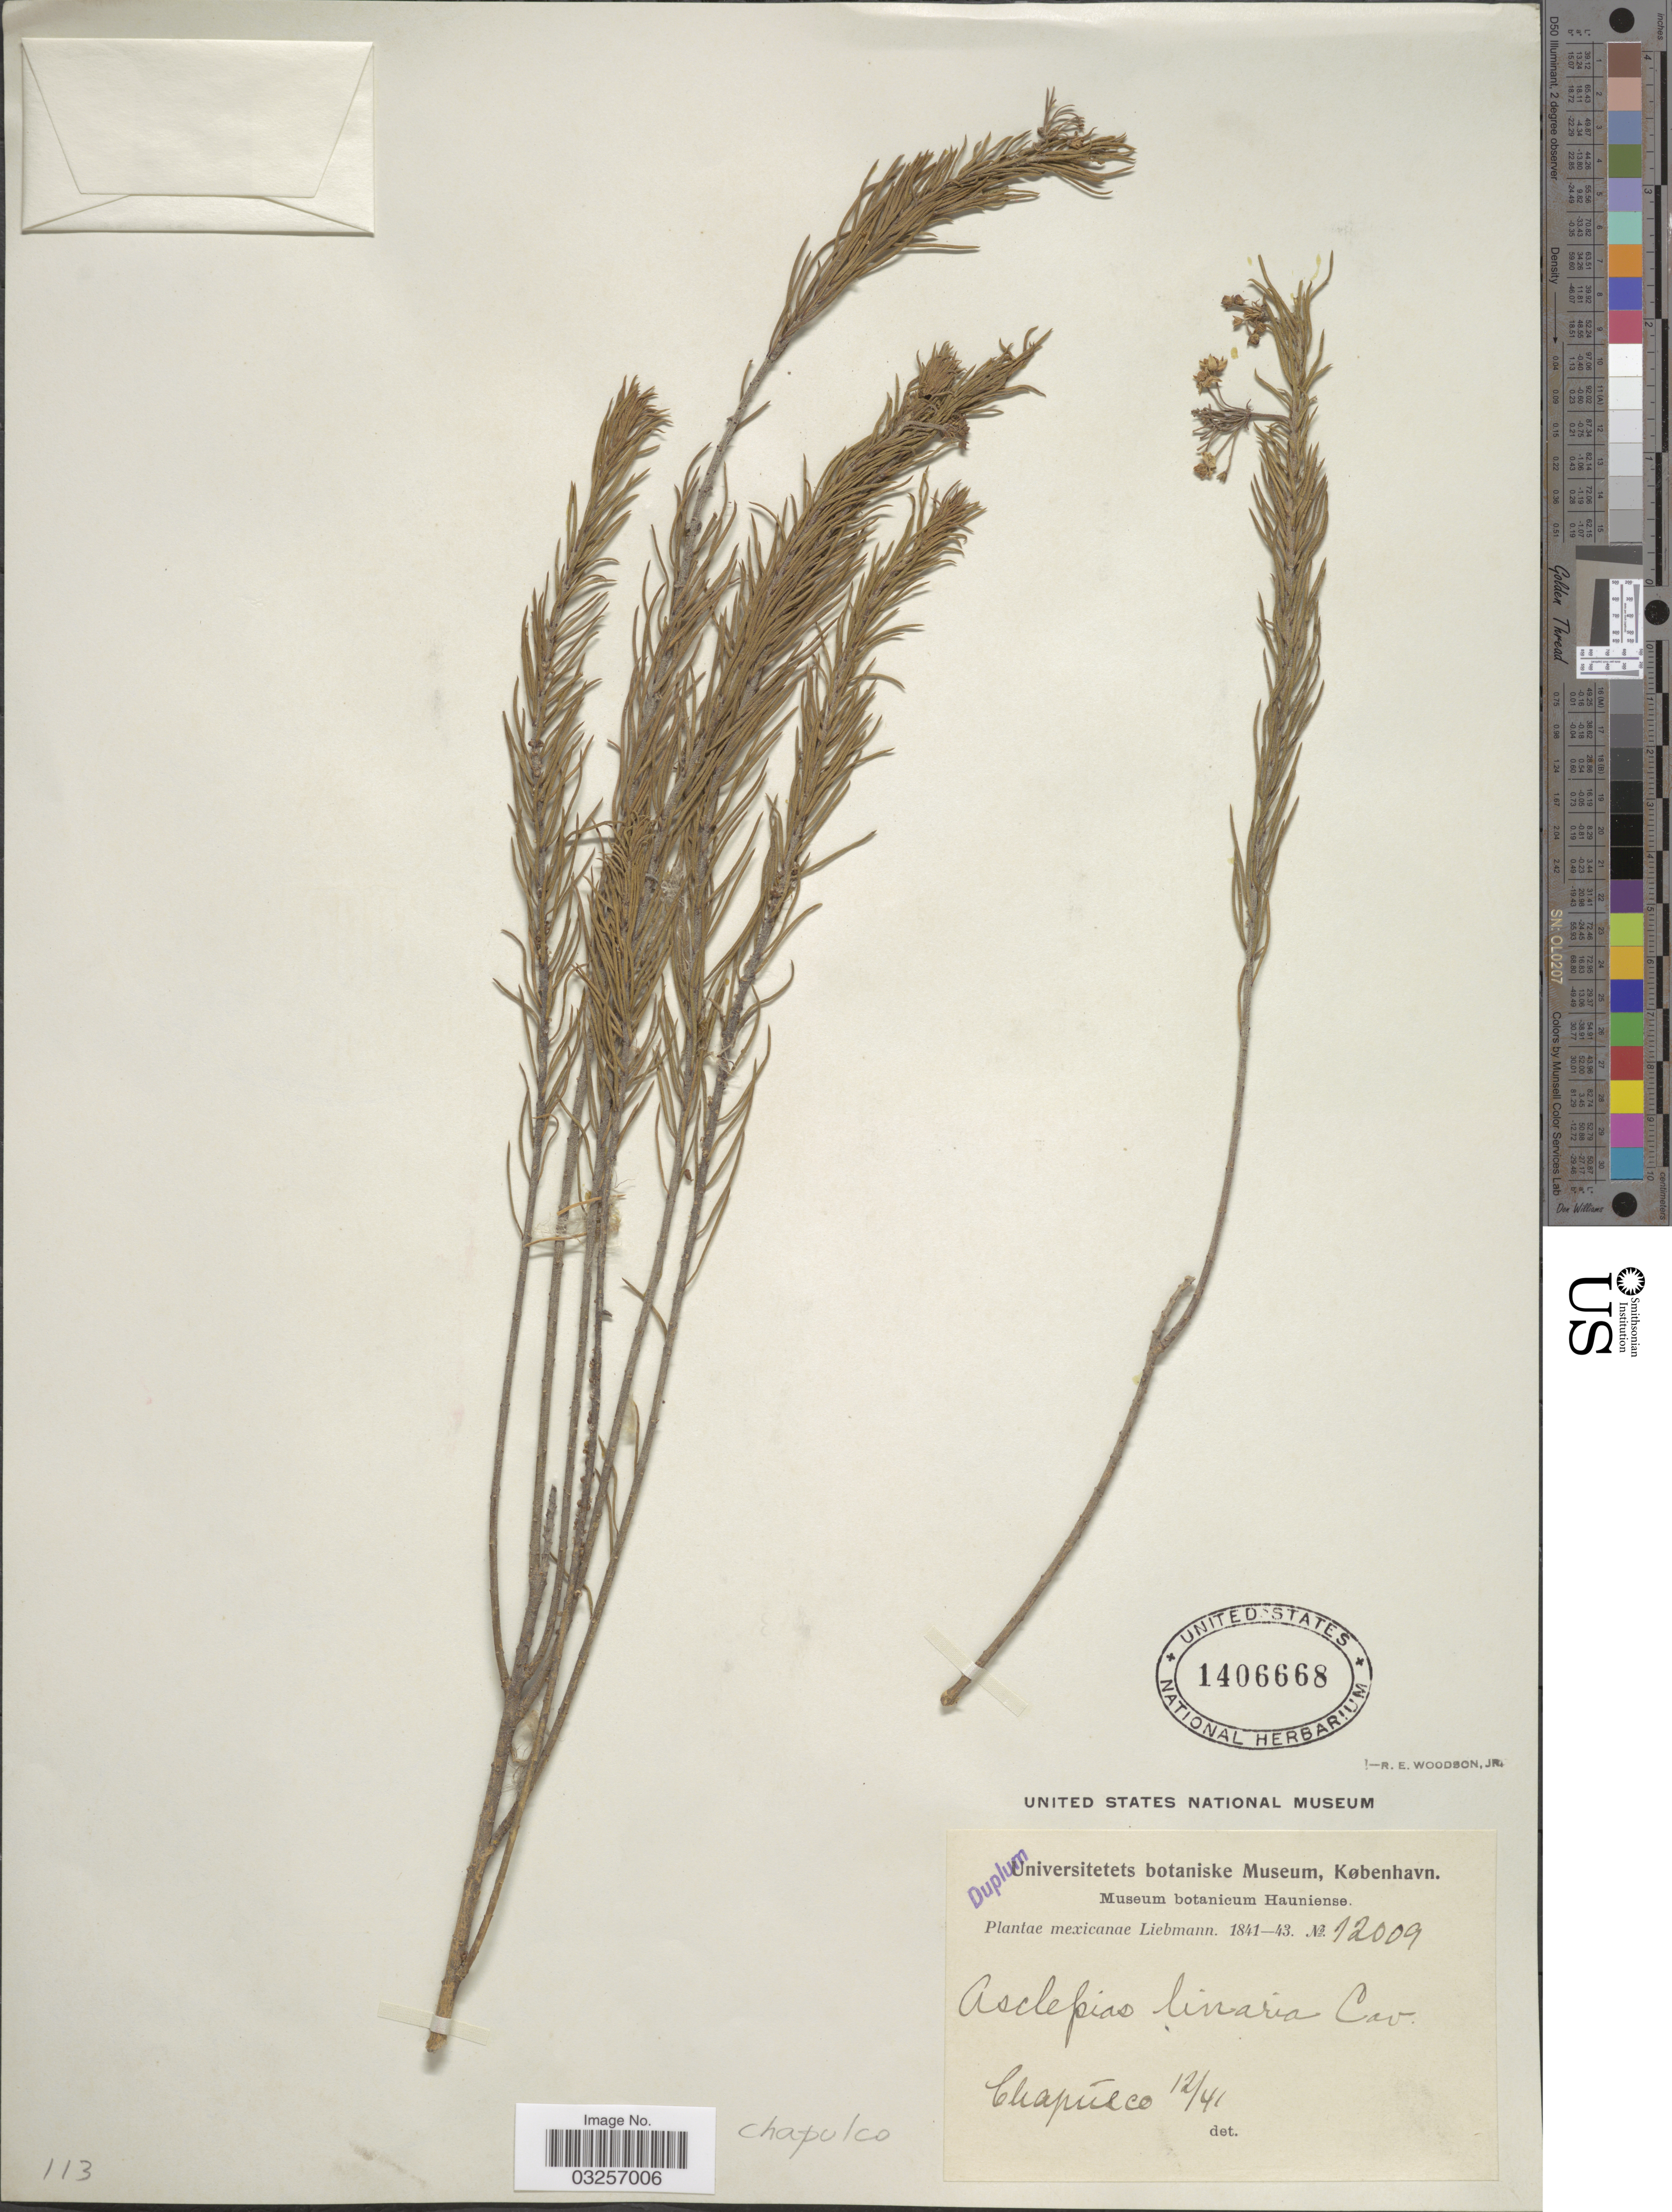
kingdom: Plantae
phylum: Tracheophyta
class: Magnoliopsida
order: Gentianales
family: Apocynaceae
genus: Asclepias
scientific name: Asclepias linaria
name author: Cav.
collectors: Liebmann, --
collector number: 12009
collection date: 1841-12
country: Mexico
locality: Chapúlco.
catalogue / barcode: US 1406668